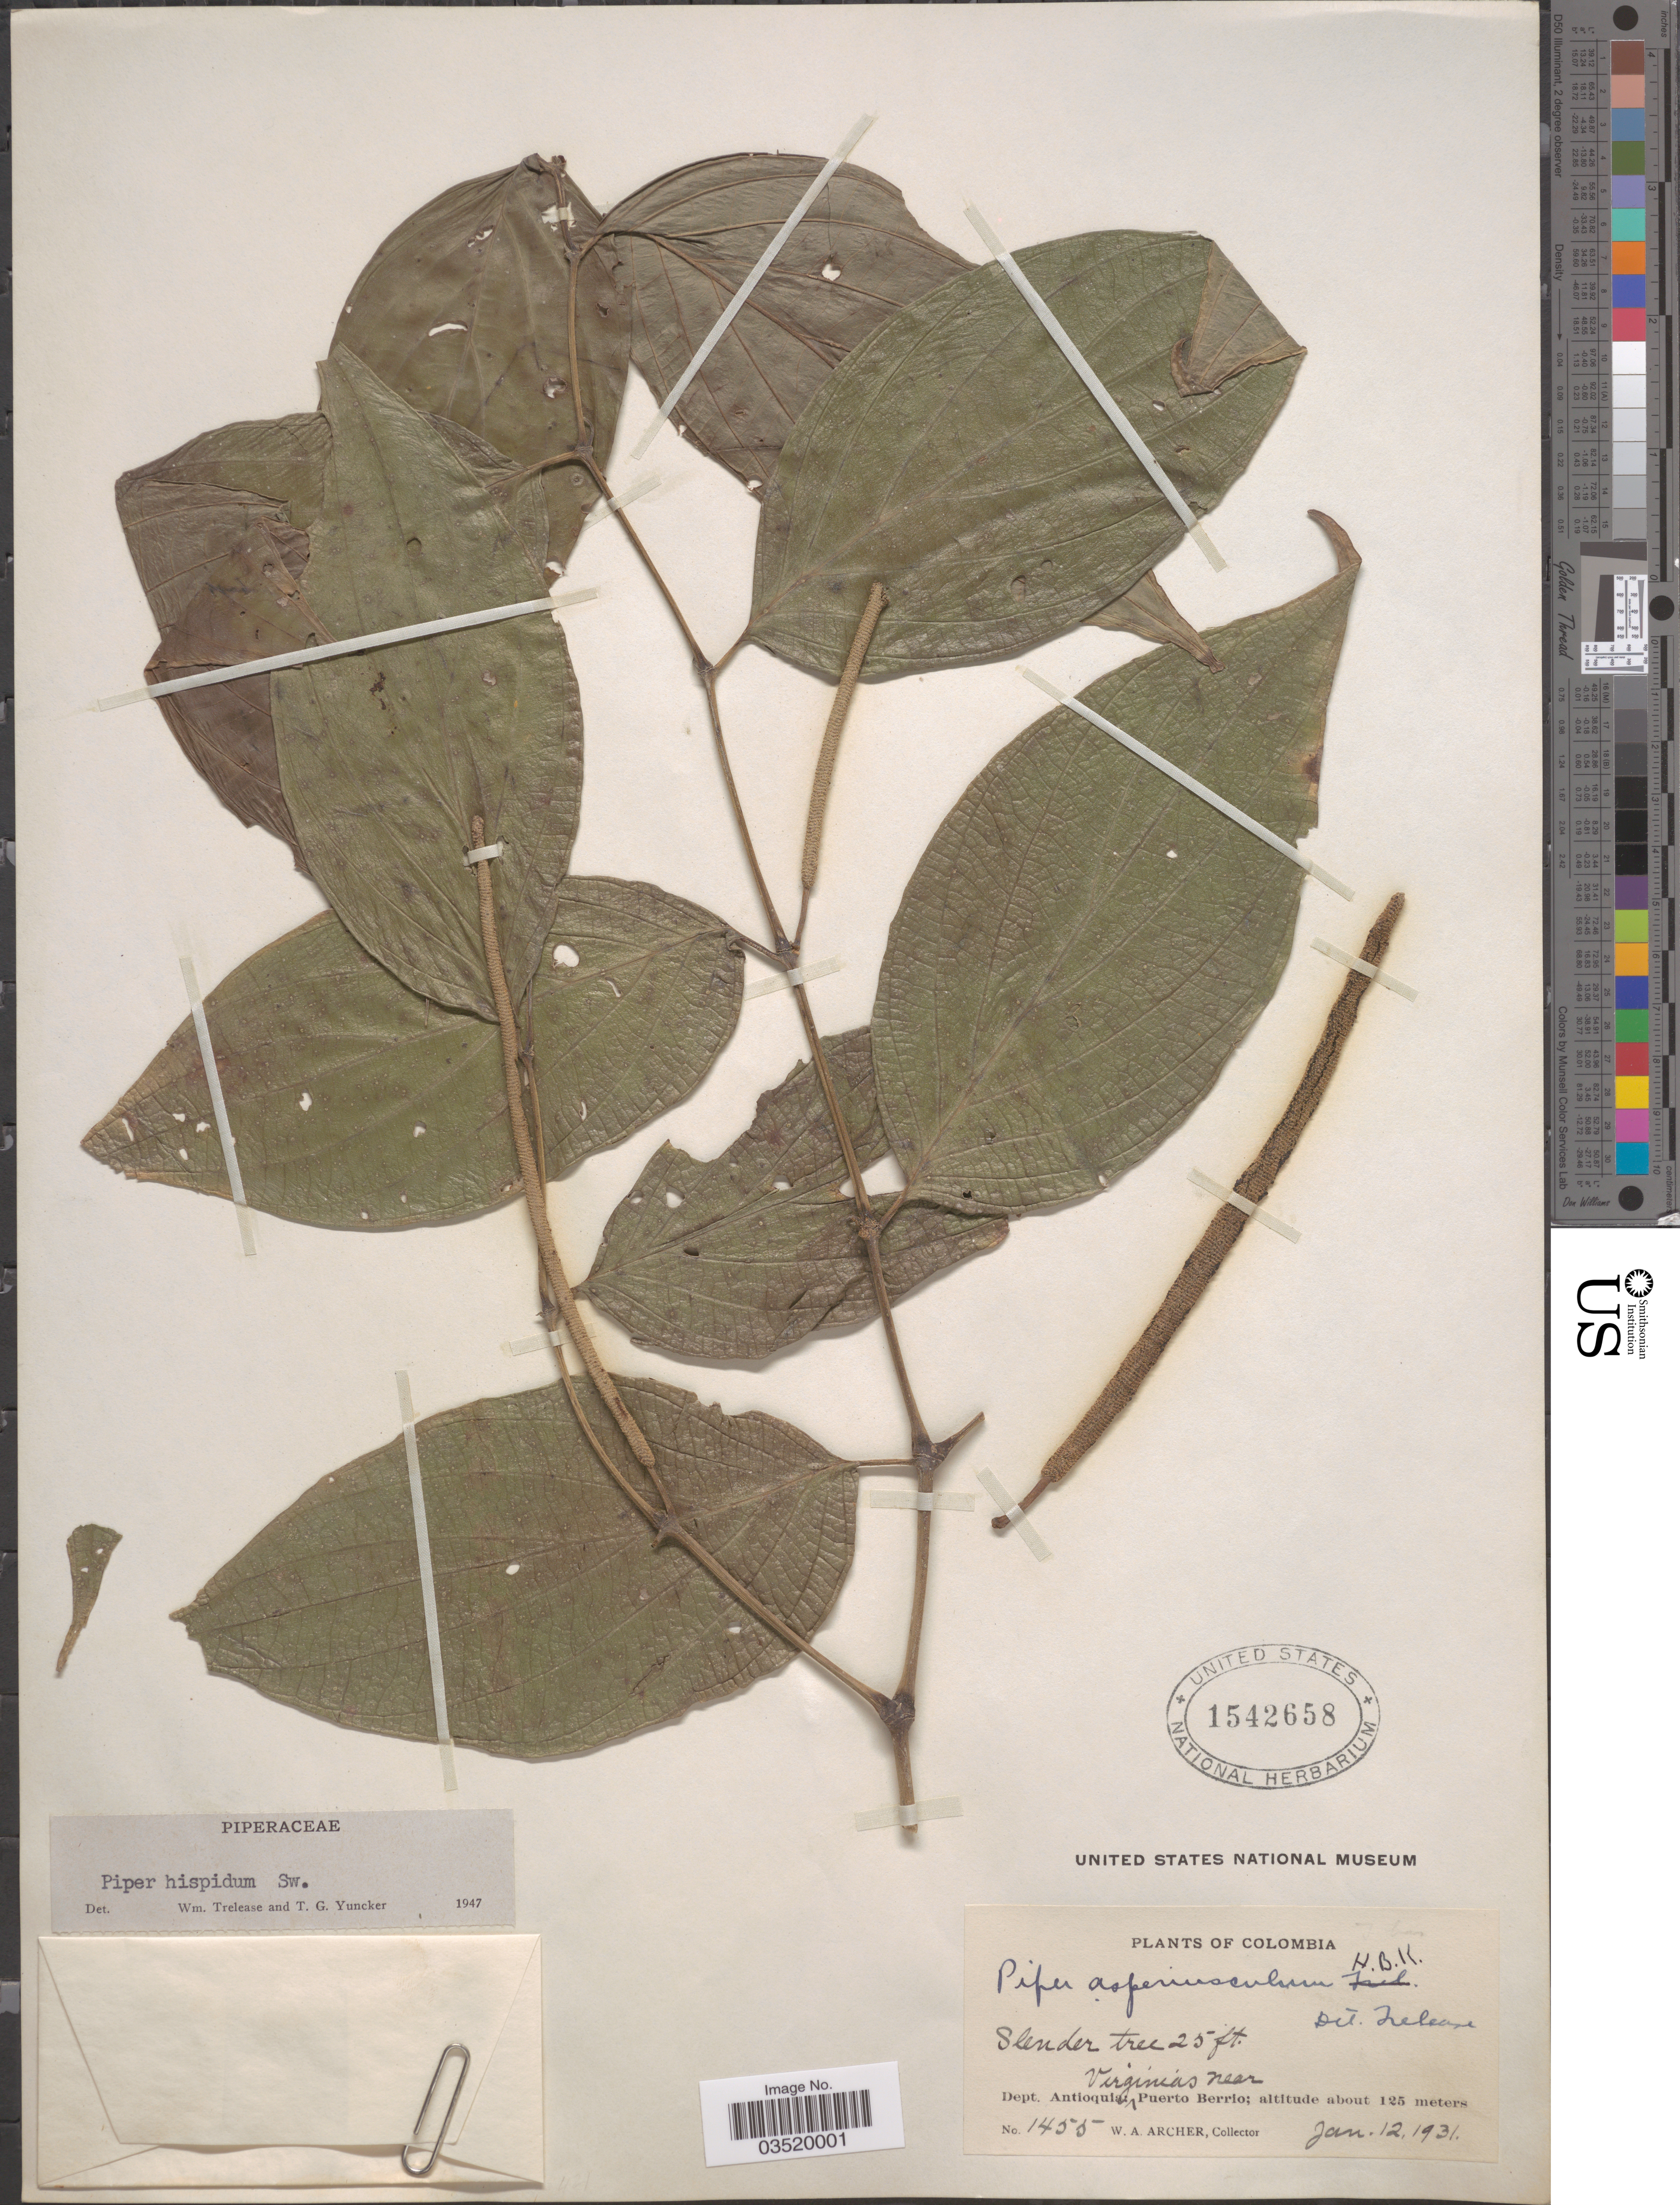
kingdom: Plantae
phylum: Tracheophyta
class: Magnoliopsida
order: Piperales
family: Piperaceae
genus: Piper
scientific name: Piper hispidum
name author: Sw.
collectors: W. Archer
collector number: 1455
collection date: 1931-01-12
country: Colombia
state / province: Antioquia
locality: Dept. Antioquia: Virginias near Puerto Berrio.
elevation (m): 125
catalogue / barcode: US 1542658